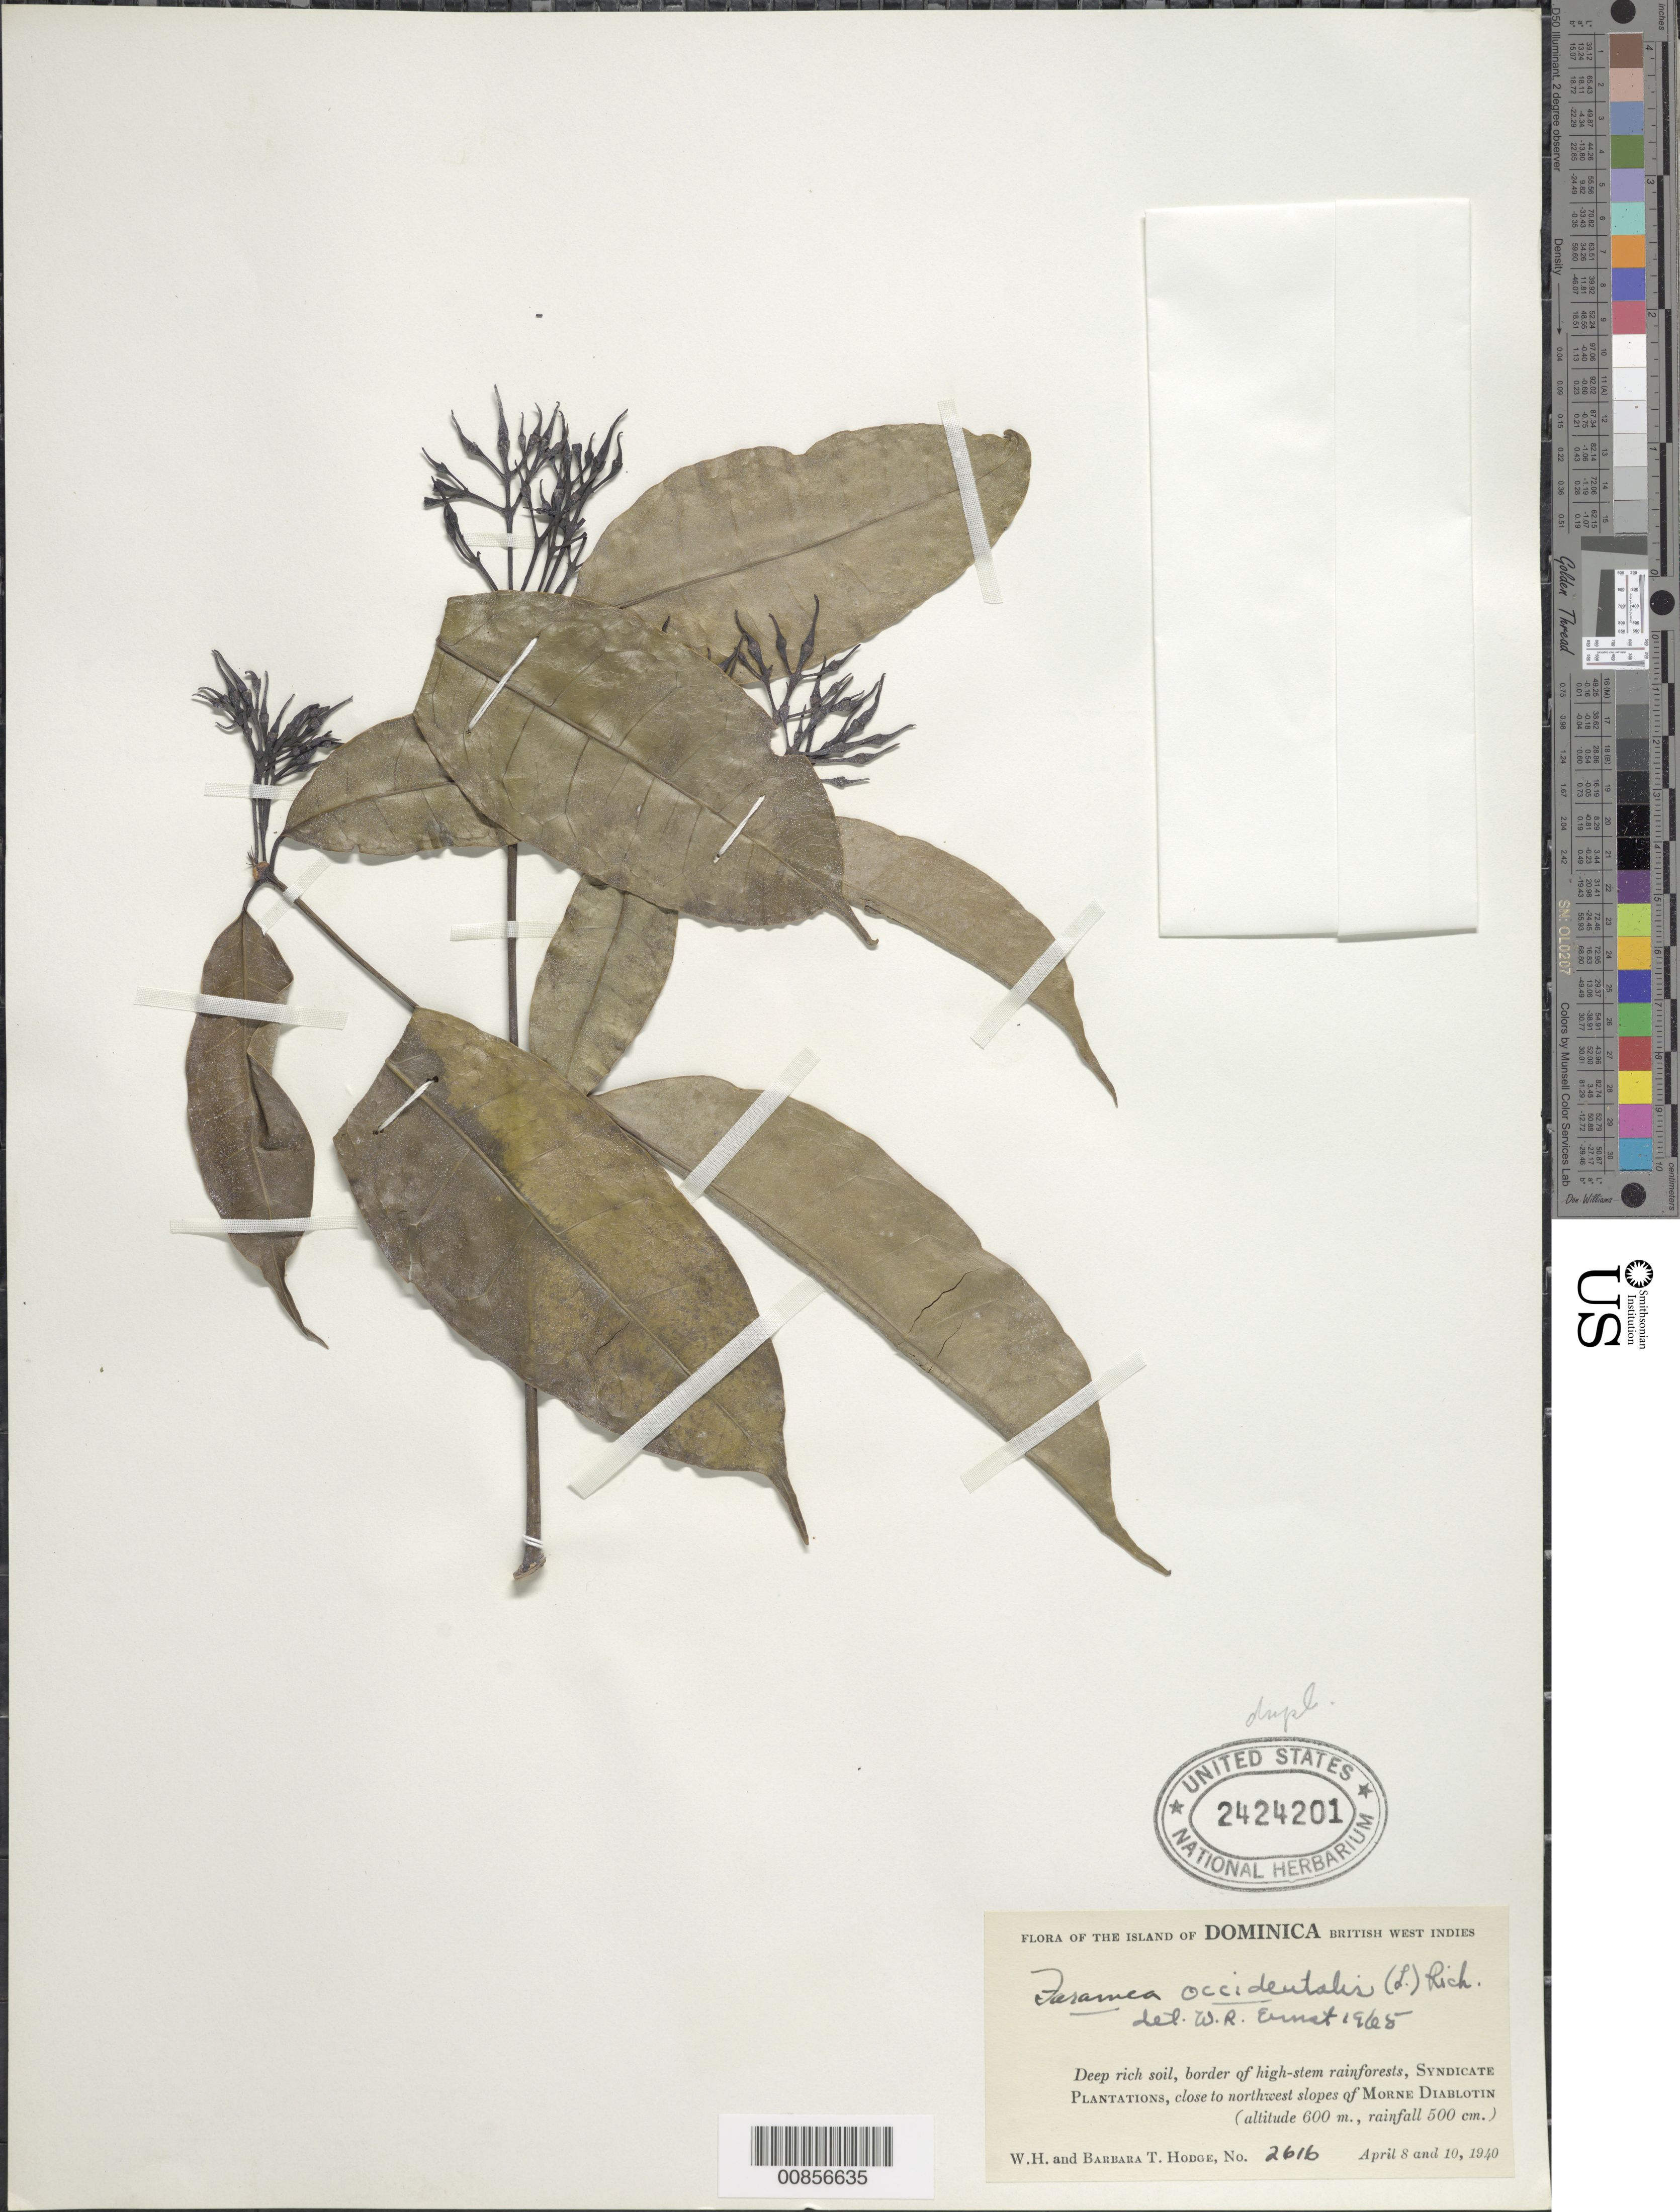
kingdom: Plantae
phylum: Tracheophyta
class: Magnoliopsida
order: Gentianales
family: Rubiaceae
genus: Faramea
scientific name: Faramea occidentalis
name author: (L.) A. Rich.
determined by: Ernst, W. R., (US), NMNH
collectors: W. Hodge & B. Hodge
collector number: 2616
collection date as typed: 08 Apr 1940 and 10 Apr 1940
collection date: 1940-04-08,1940-04-10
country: Dominica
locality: Syndicate Plantations, close to northwest slopes of Morne Diablotin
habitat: Border of high-stem rainforests, deep rich soil (rainfall 500 cm)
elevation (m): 600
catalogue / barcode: US 2424201